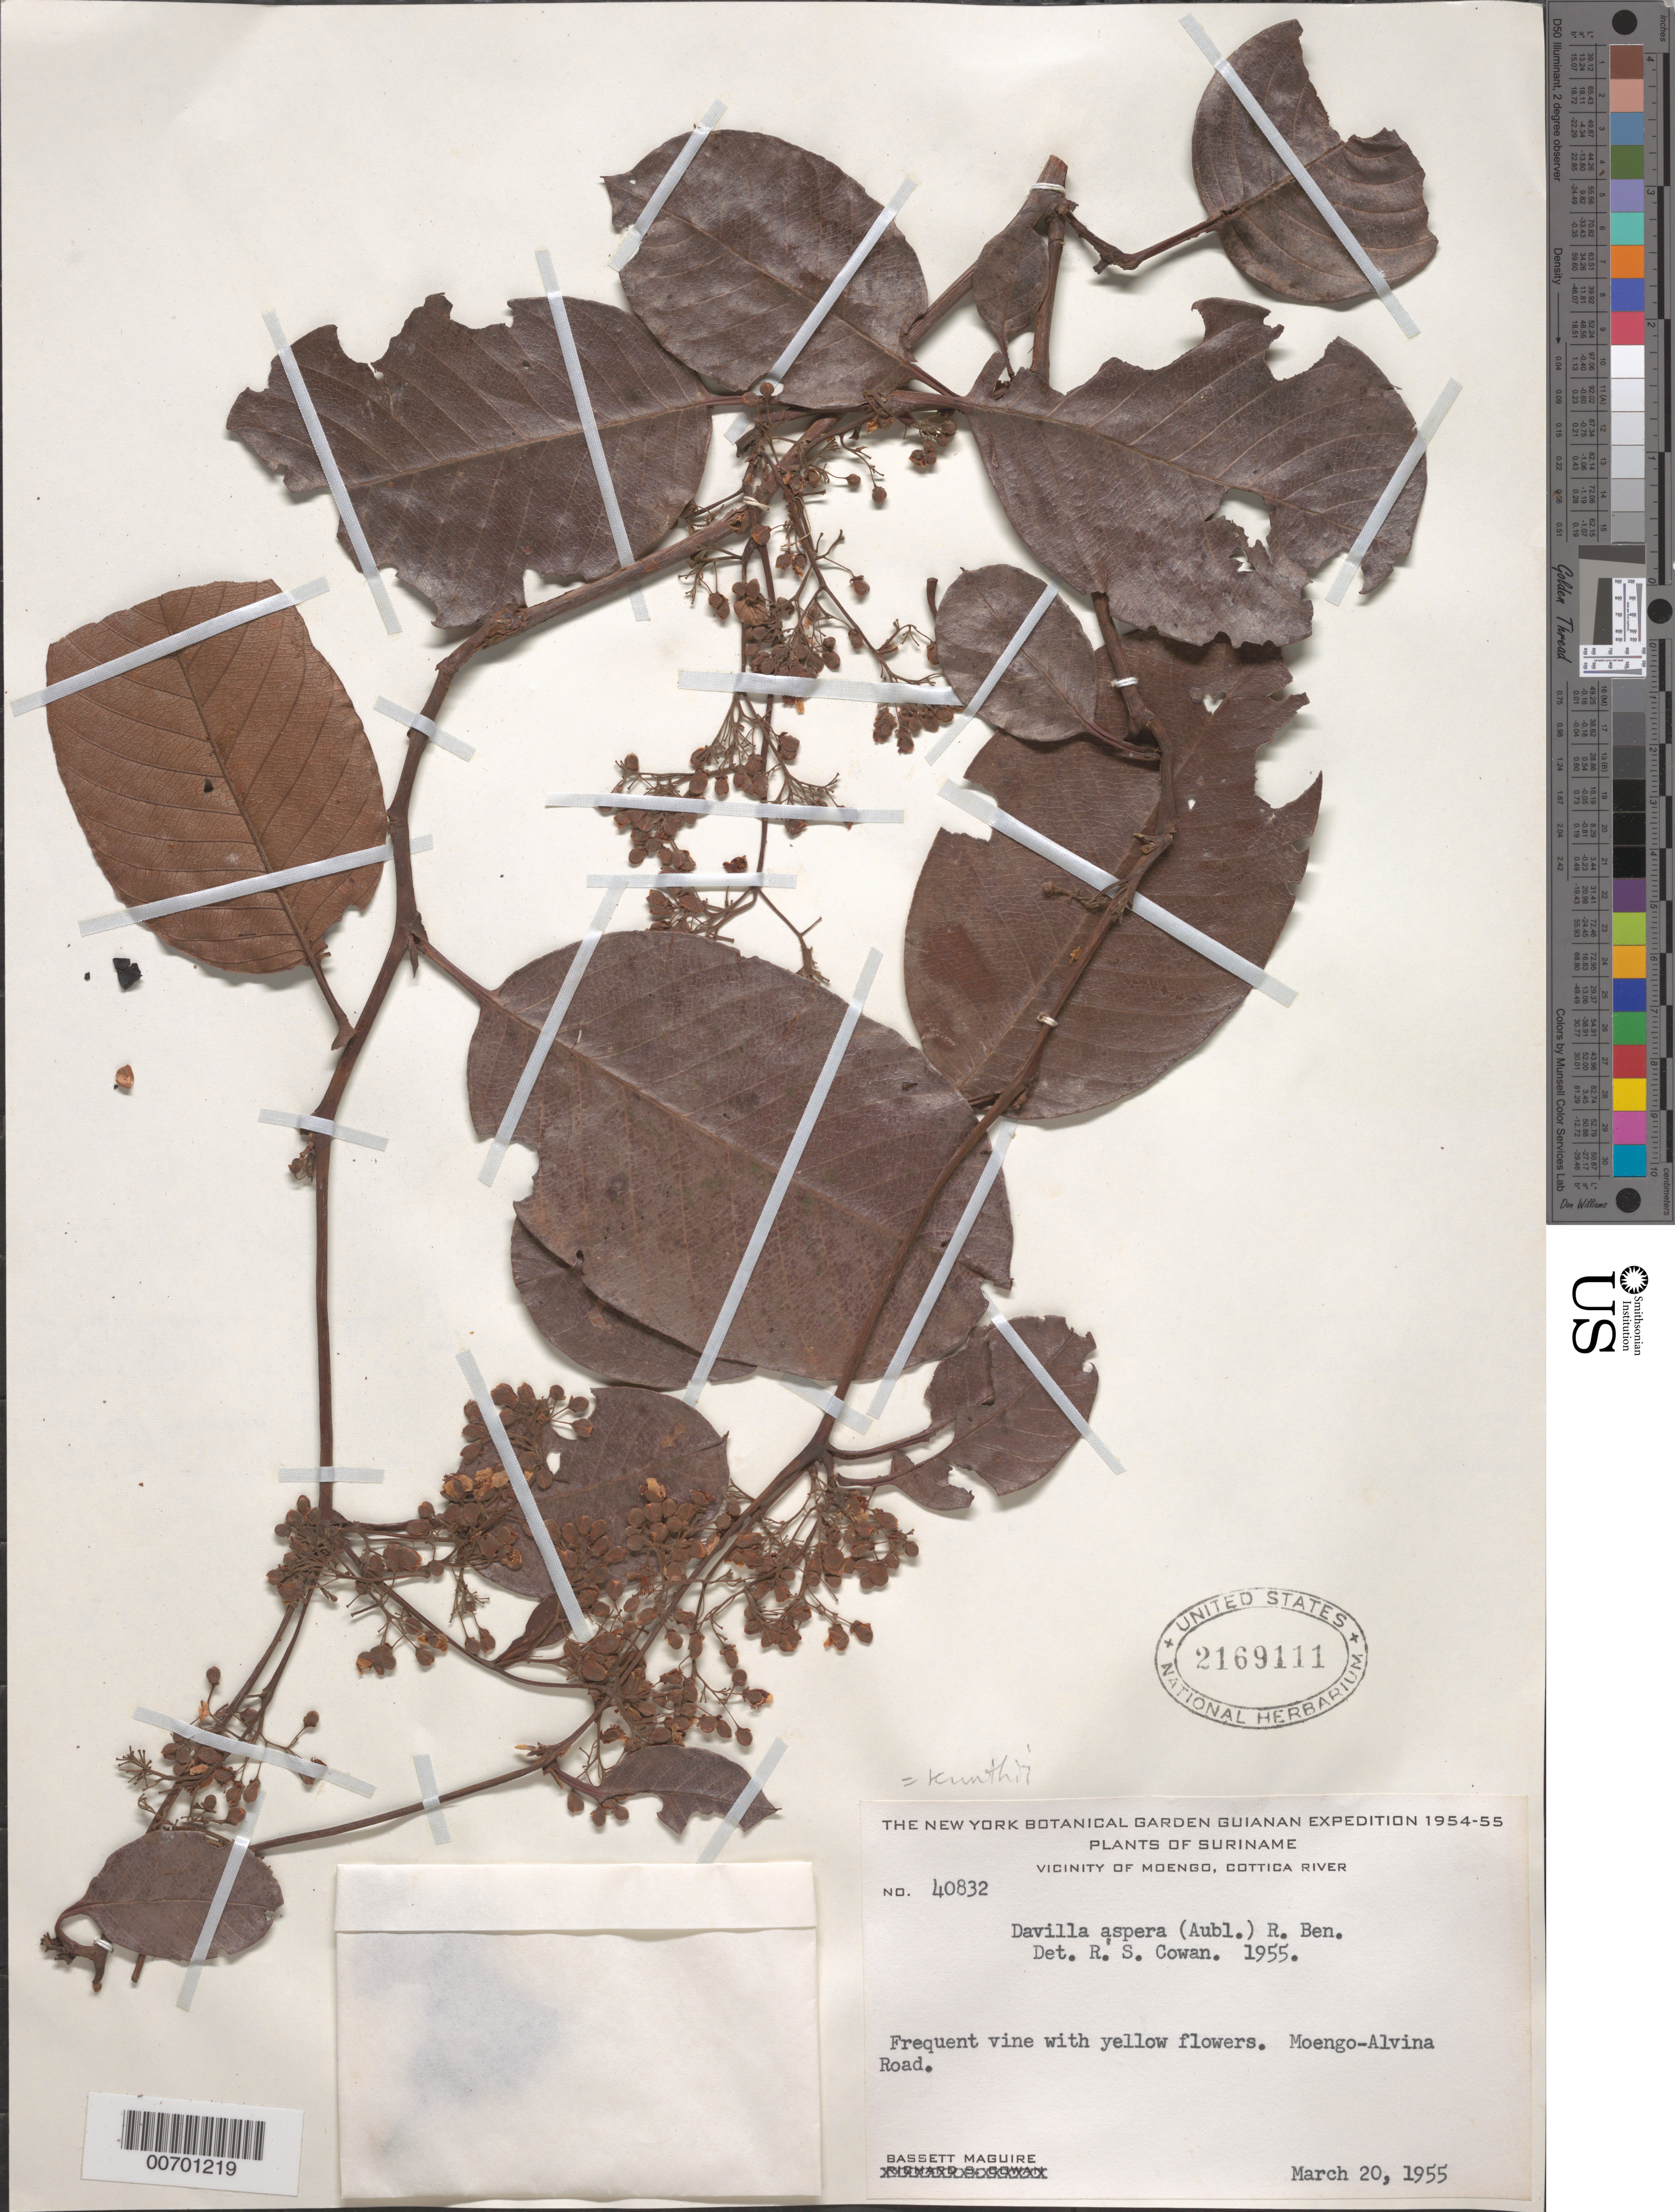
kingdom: Plantae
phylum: Tracheophyta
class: Magnoliopsida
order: Dilleniales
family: Dilleniaceae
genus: Davilla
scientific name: Davilla aspera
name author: (Aubl.) Benoist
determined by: Cowan, R. S.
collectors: B. Maguire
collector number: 40832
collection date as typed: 20-Mar-55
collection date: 1955-03-20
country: Suriname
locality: Moengo to Albina road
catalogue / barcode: US 2169111